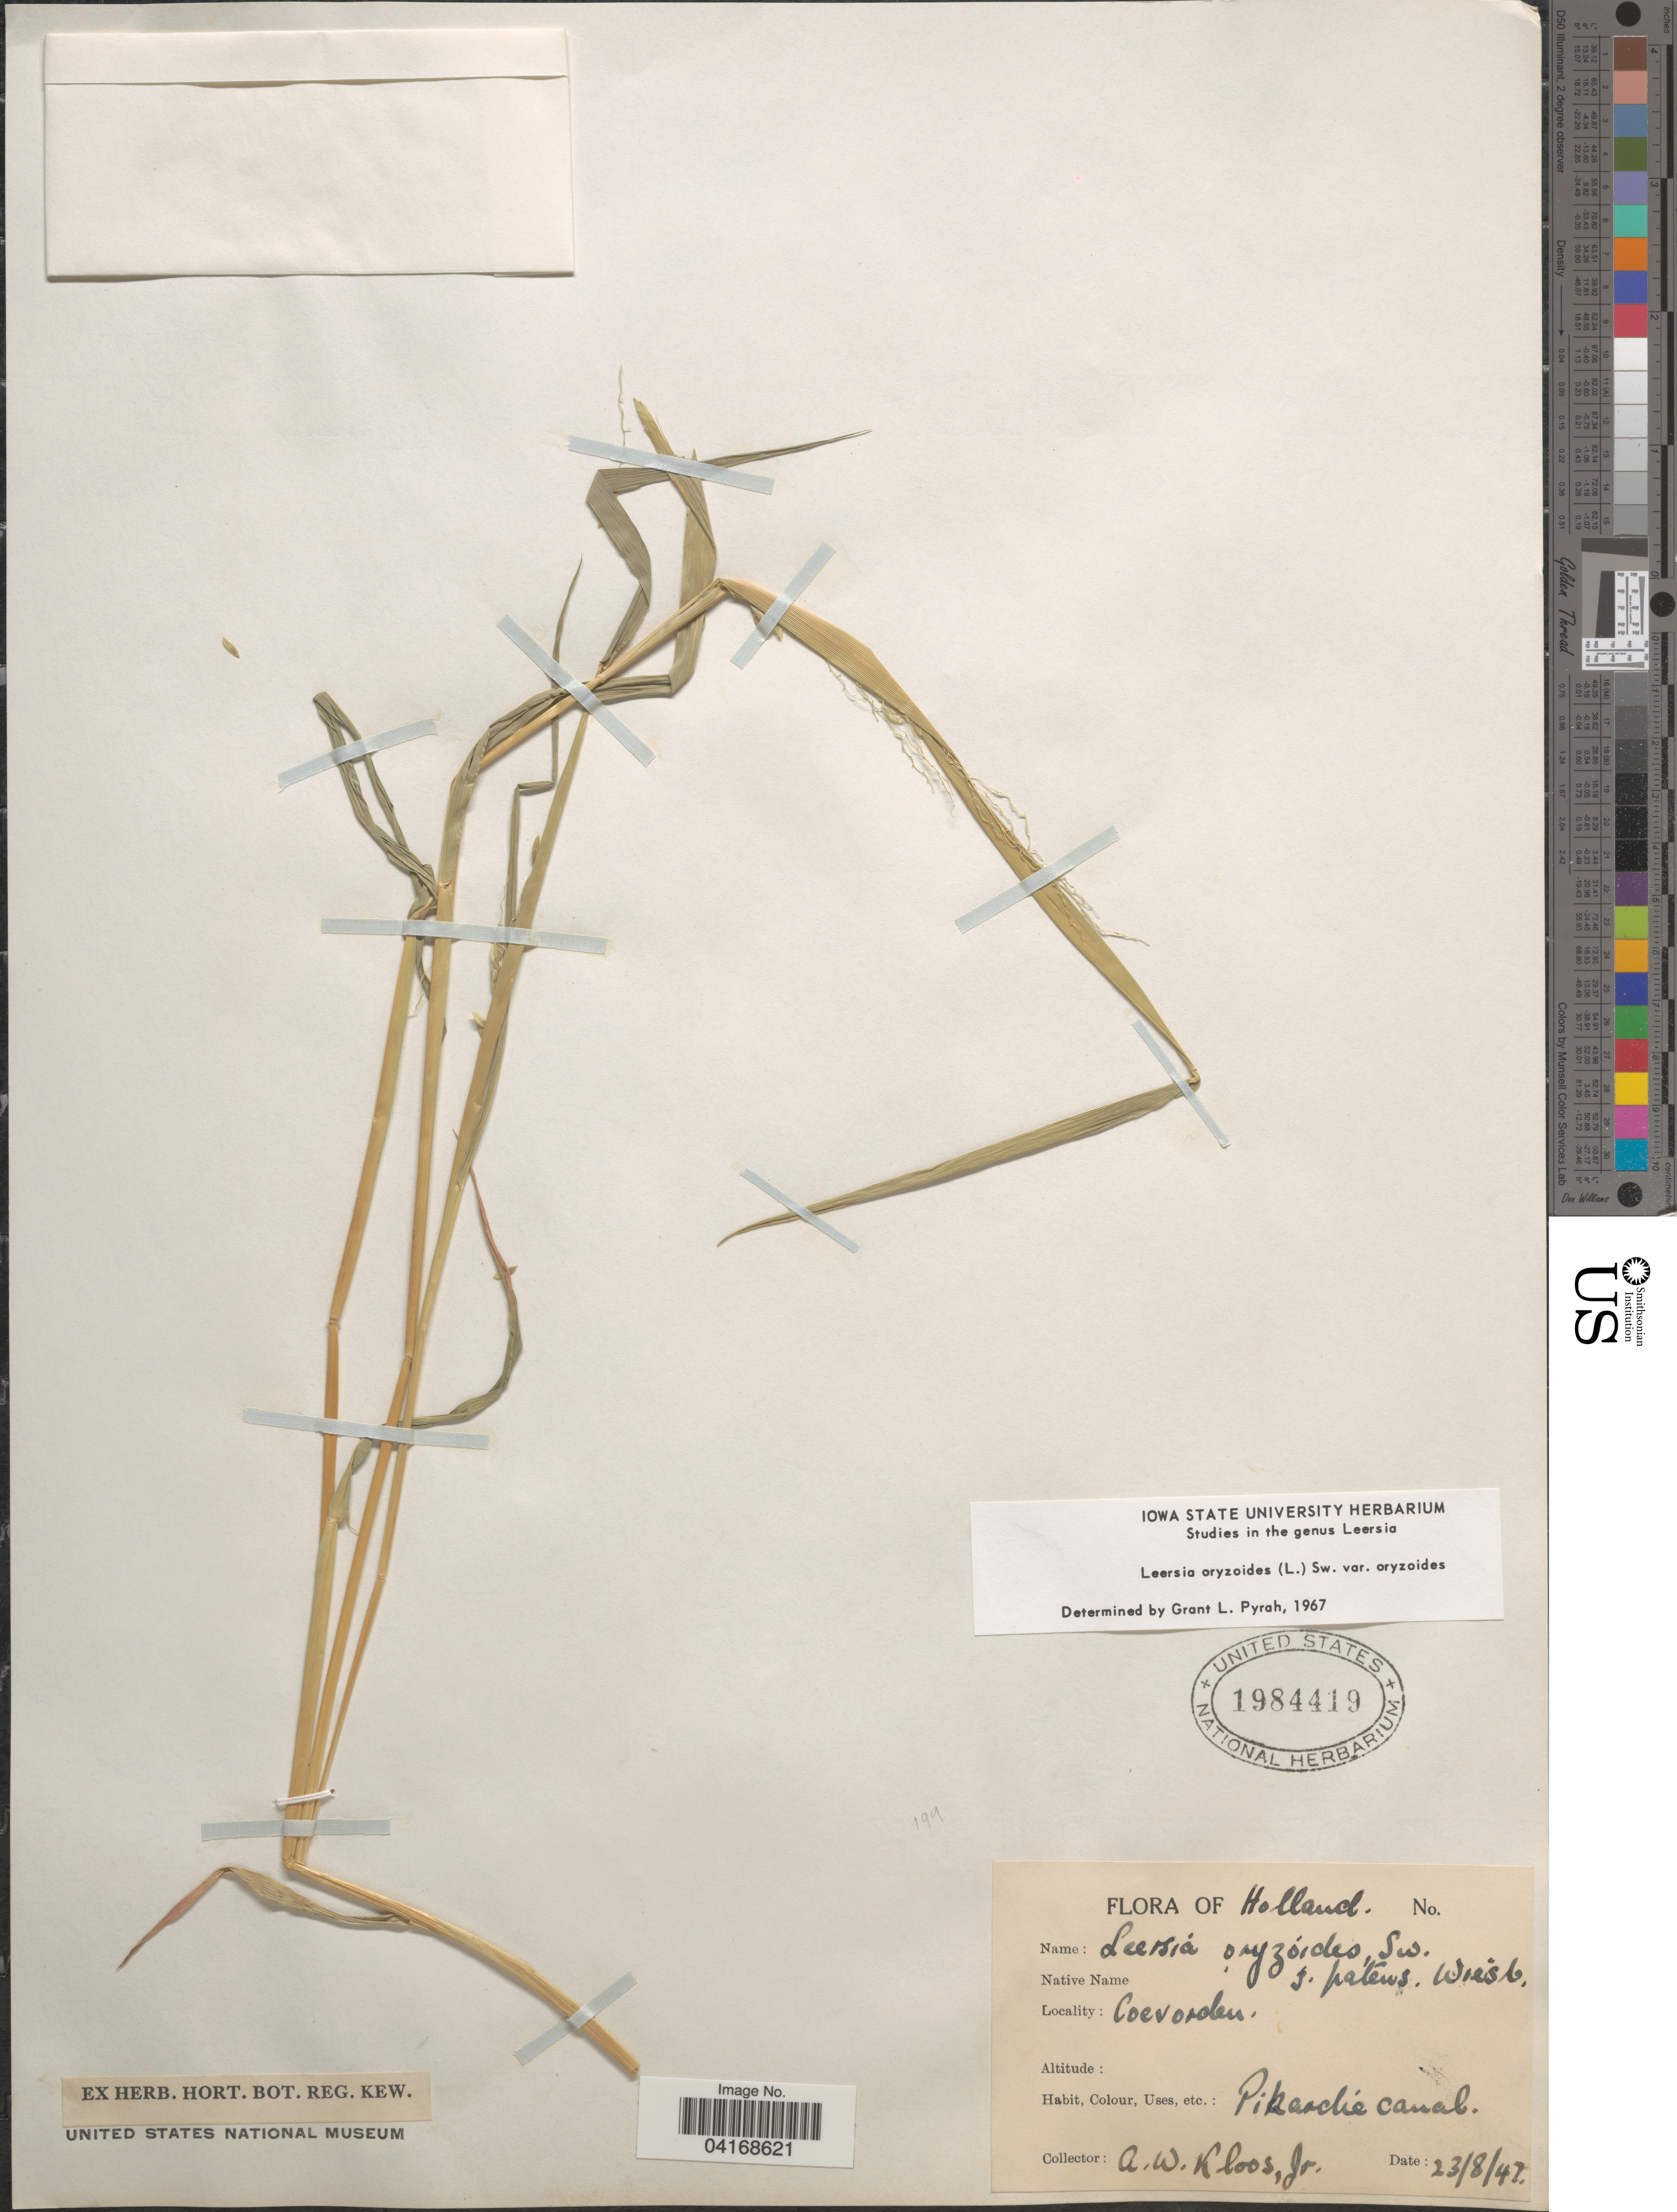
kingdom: Plantae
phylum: Tracheophyta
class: Liliopsida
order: Poales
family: Poaceae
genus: Leersia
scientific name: Leersia oryzoides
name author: (L.) Sw.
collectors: A. Kloos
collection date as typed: Transcribed d/m/y: 23/8/47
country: Netherlands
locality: Holland. Coevorden.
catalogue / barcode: US 1984419